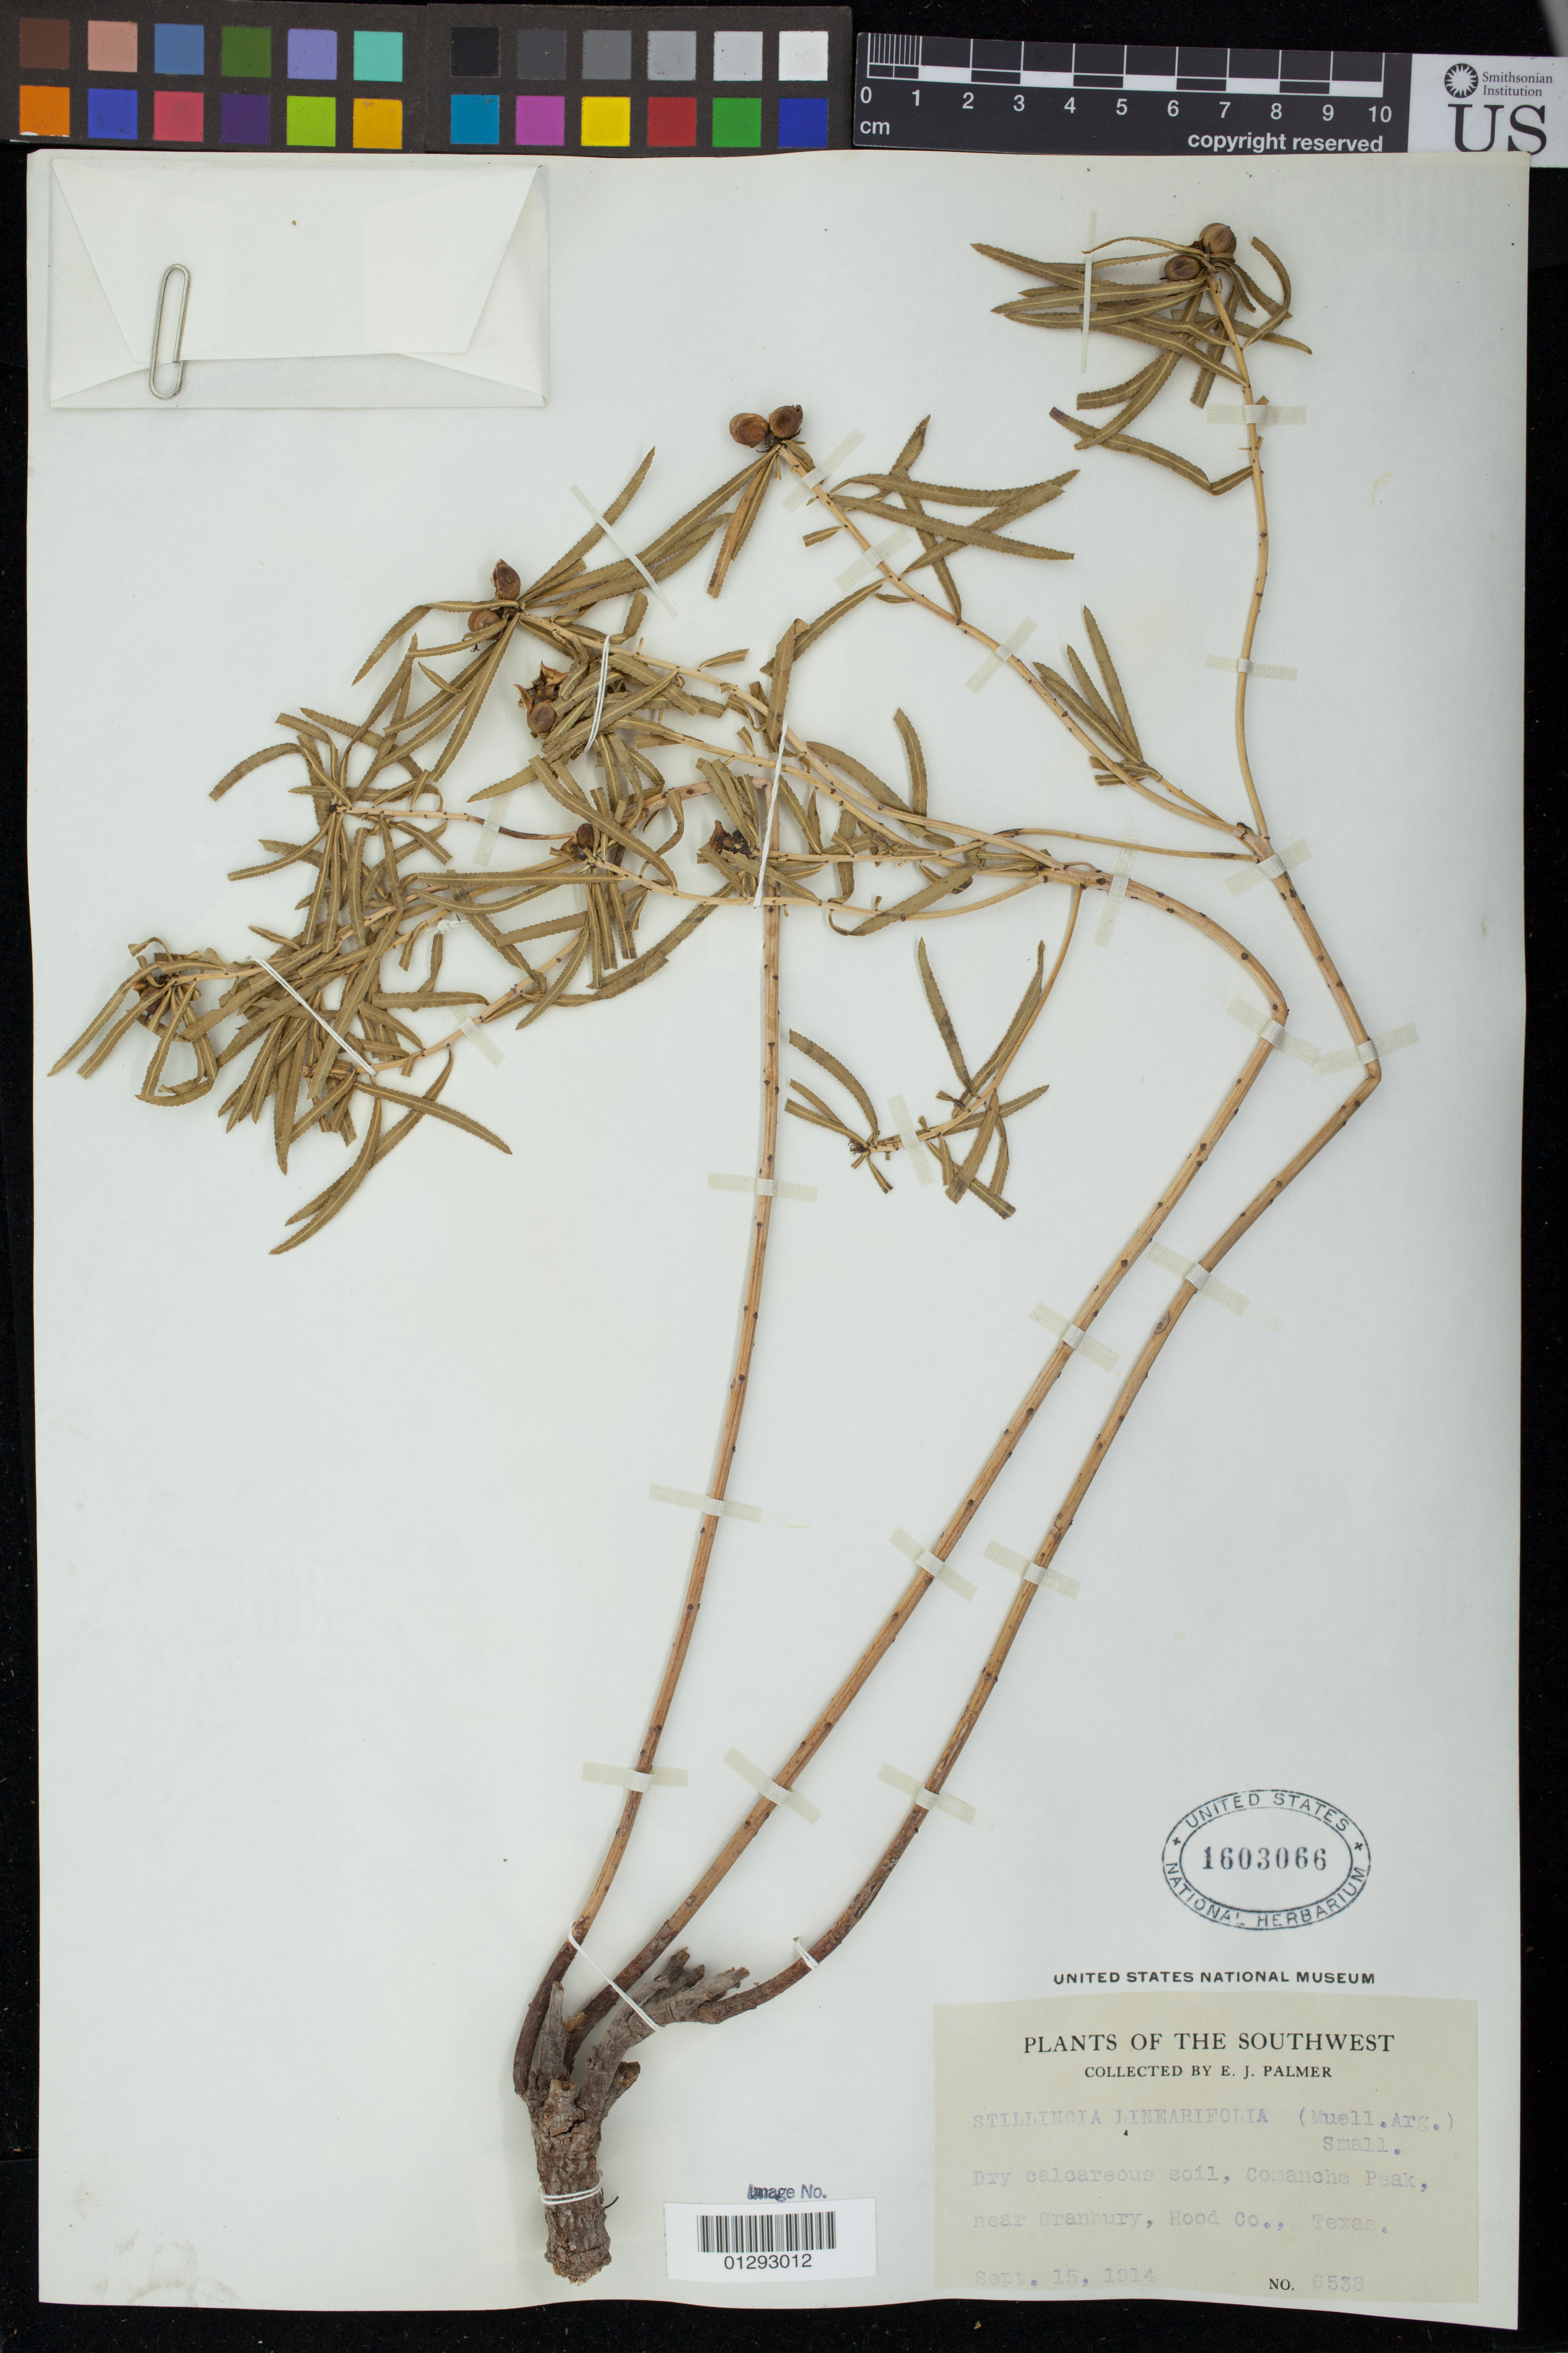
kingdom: Plantae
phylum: Tracheophyta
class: Magnoliopsida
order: Malpighiales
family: Euphorbiaceae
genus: Stillingia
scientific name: Stillingia texana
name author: I.M. Johnst.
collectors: E. J. Palmer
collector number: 6538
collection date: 1914-09-15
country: United States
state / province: Texas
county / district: Hood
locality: Comanche Peak, near Granbury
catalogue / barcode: US 1603066